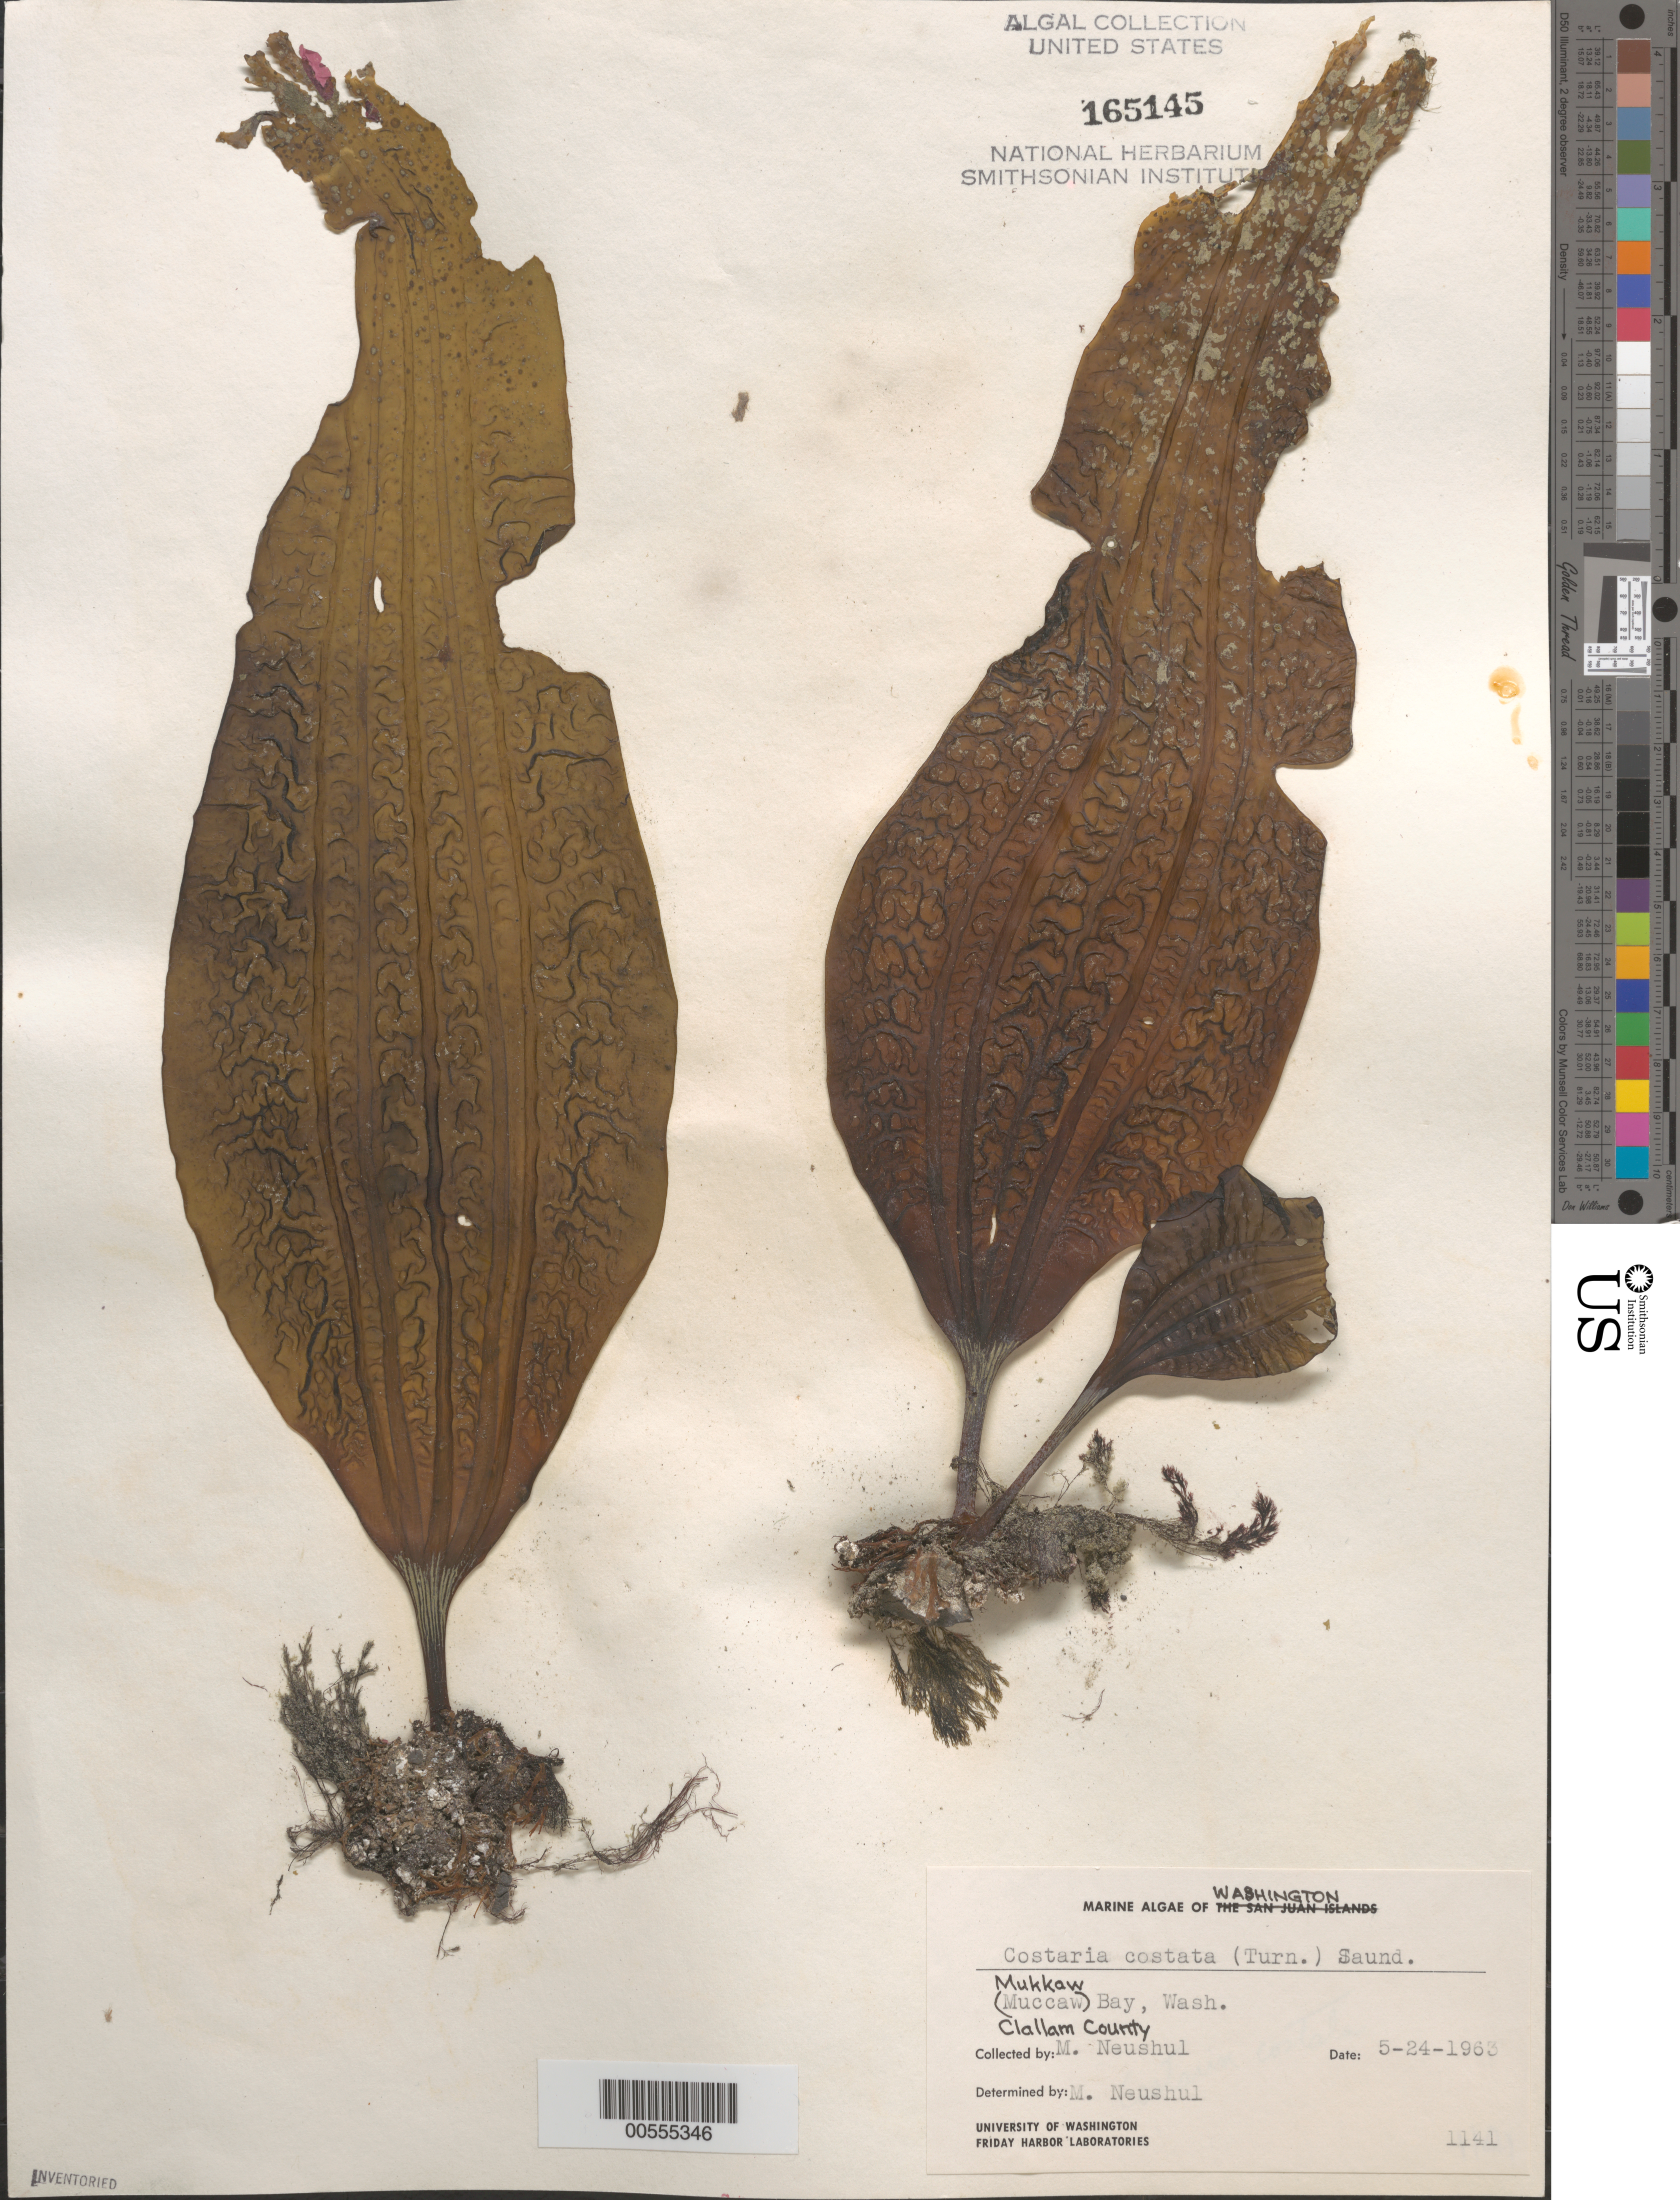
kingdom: Chromista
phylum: Ochrophyta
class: Phaeophyceae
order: Laminariales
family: Costariaceae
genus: Costaria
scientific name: Costaria costata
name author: (C. Agardh) D.A. Saunders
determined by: Neushul, M.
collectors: M. Neushul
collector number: Neushul 1141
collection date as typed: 24 May 1963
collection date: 1963-05-24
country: United States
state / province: Washington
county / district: Clallam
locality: Mukkaw Bay (Muccaw Bay)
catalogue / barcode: US 165145